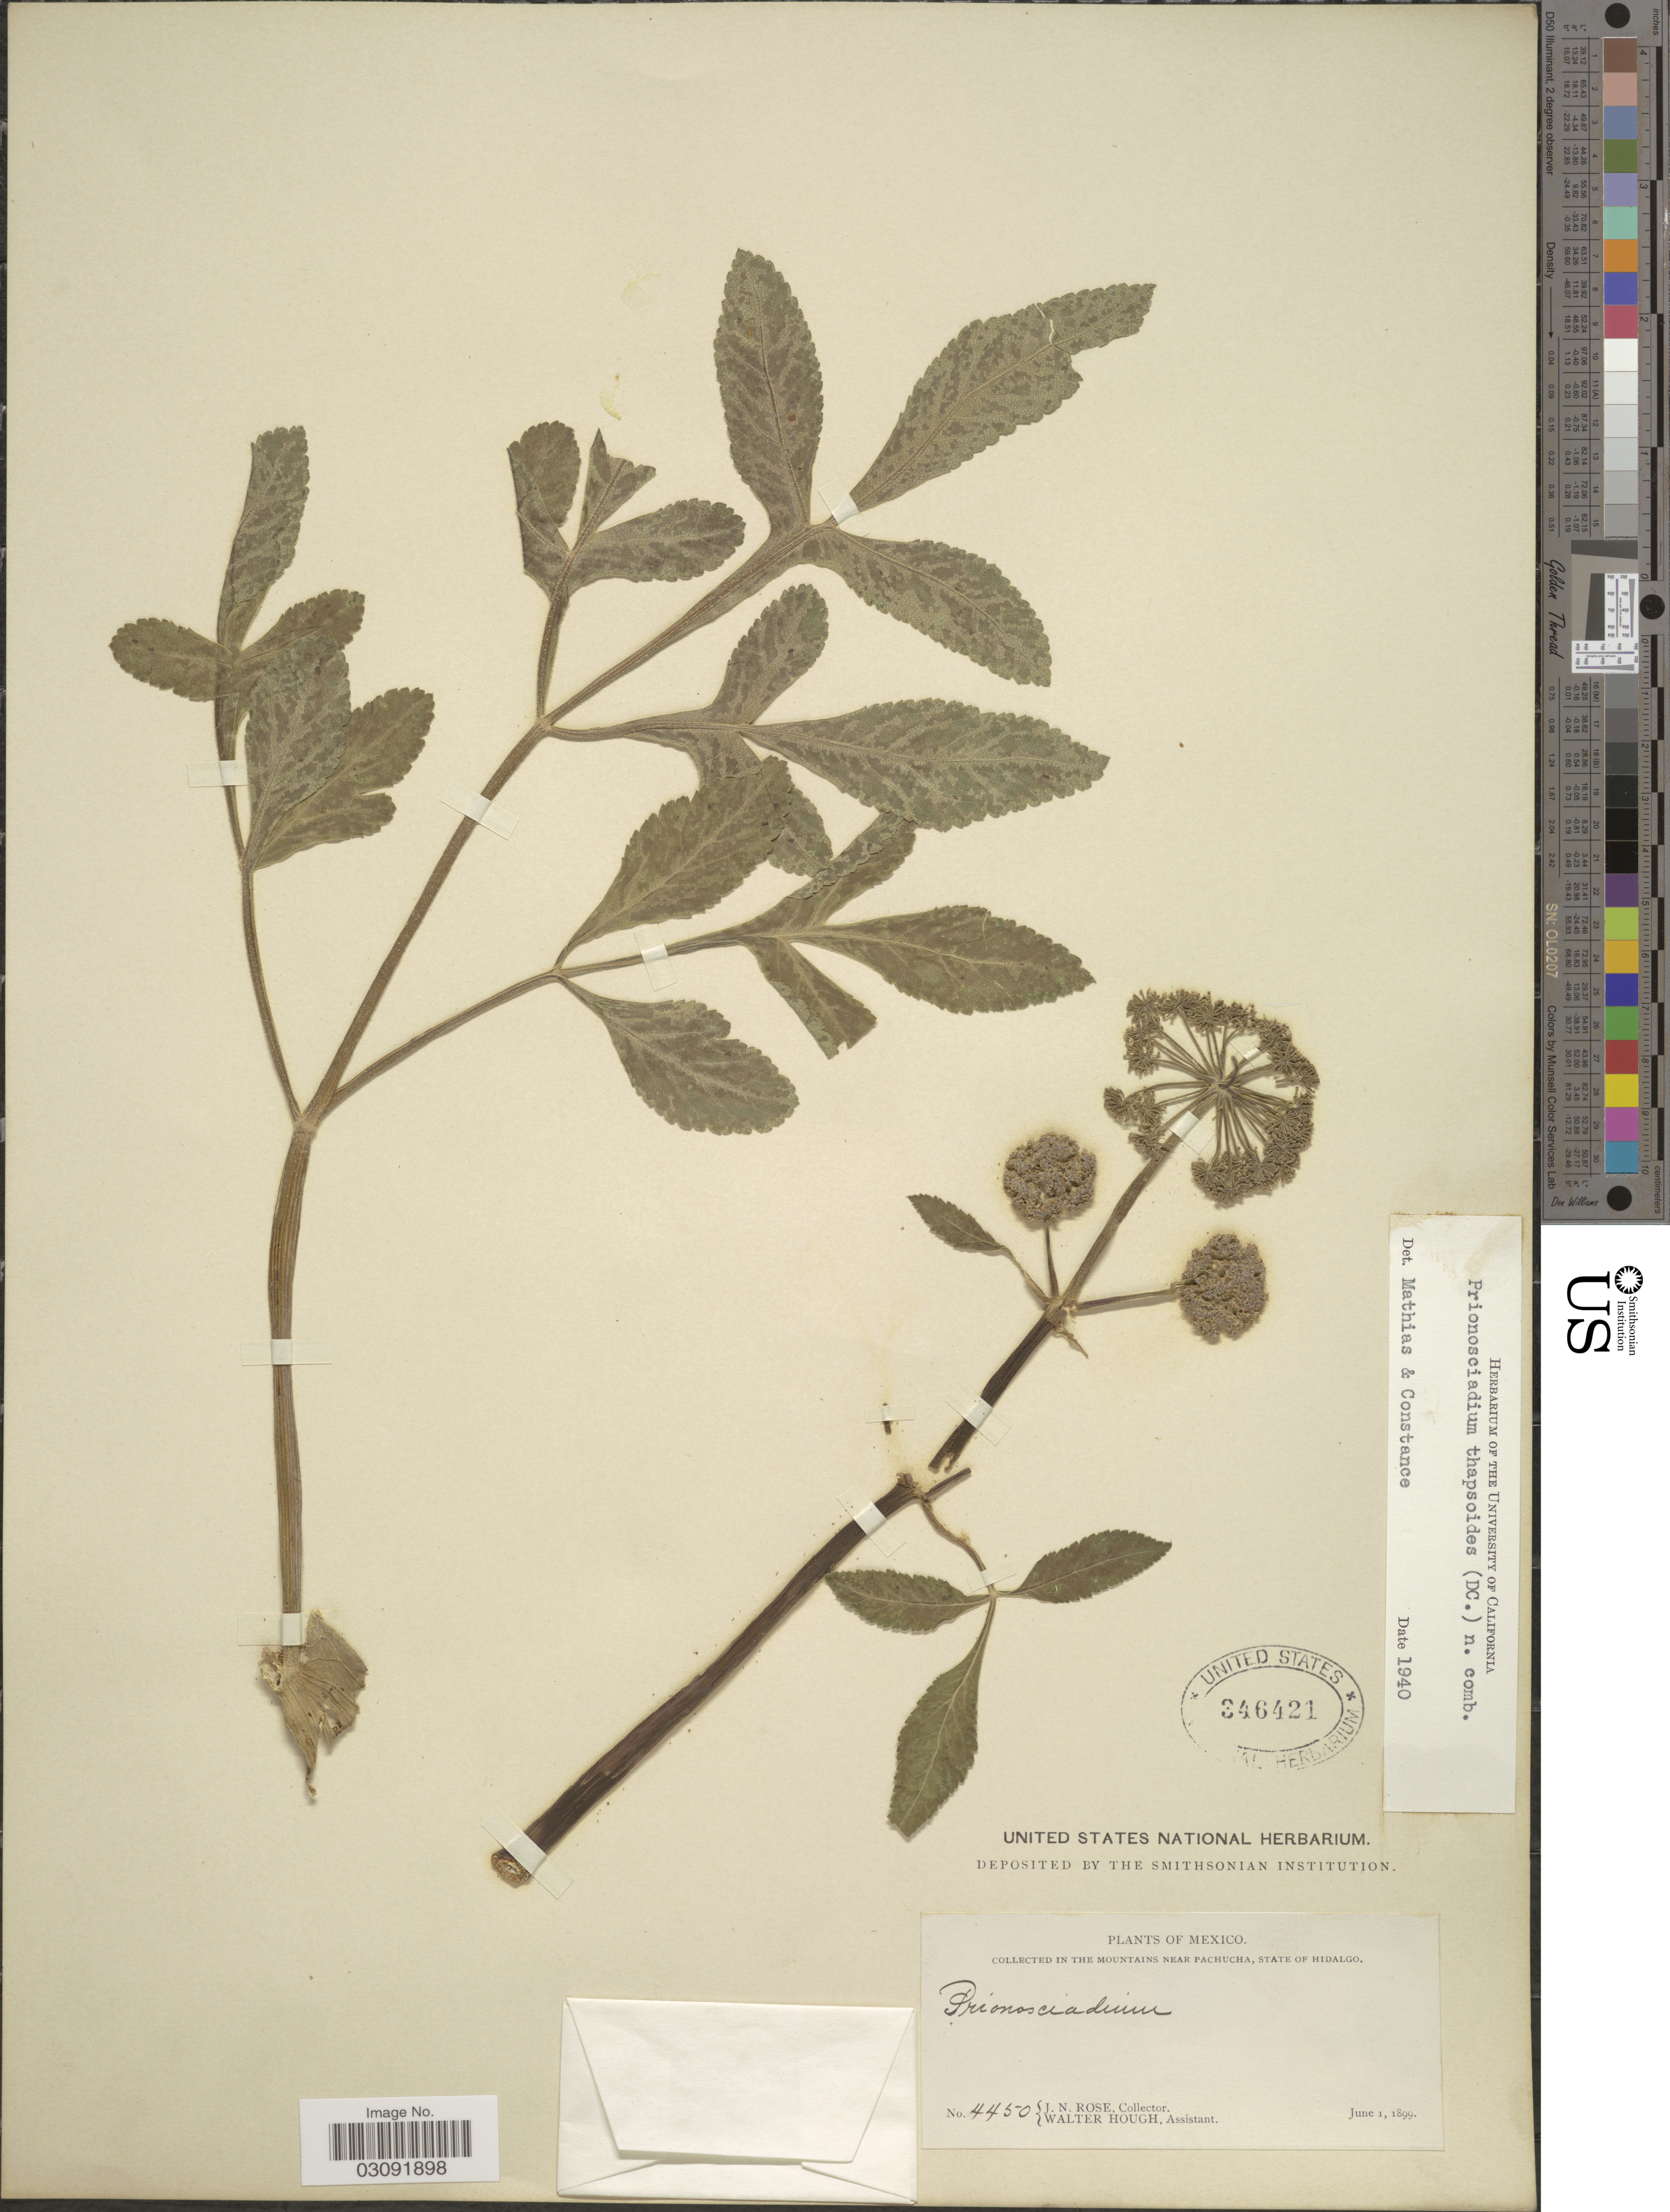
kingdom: Plantae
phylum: Tracheophyta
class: Magnoliopsida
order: Apiales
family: Apiaceae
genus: Prionosciadium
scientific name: Prionosciadium thapsoides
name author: (DC.)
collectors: J. N. Rose & W. Hough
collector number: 4450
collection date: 1899-06-01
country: Mexico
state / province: Hidalgo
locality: In the mountains near Pachuca.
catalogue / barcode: US 346421